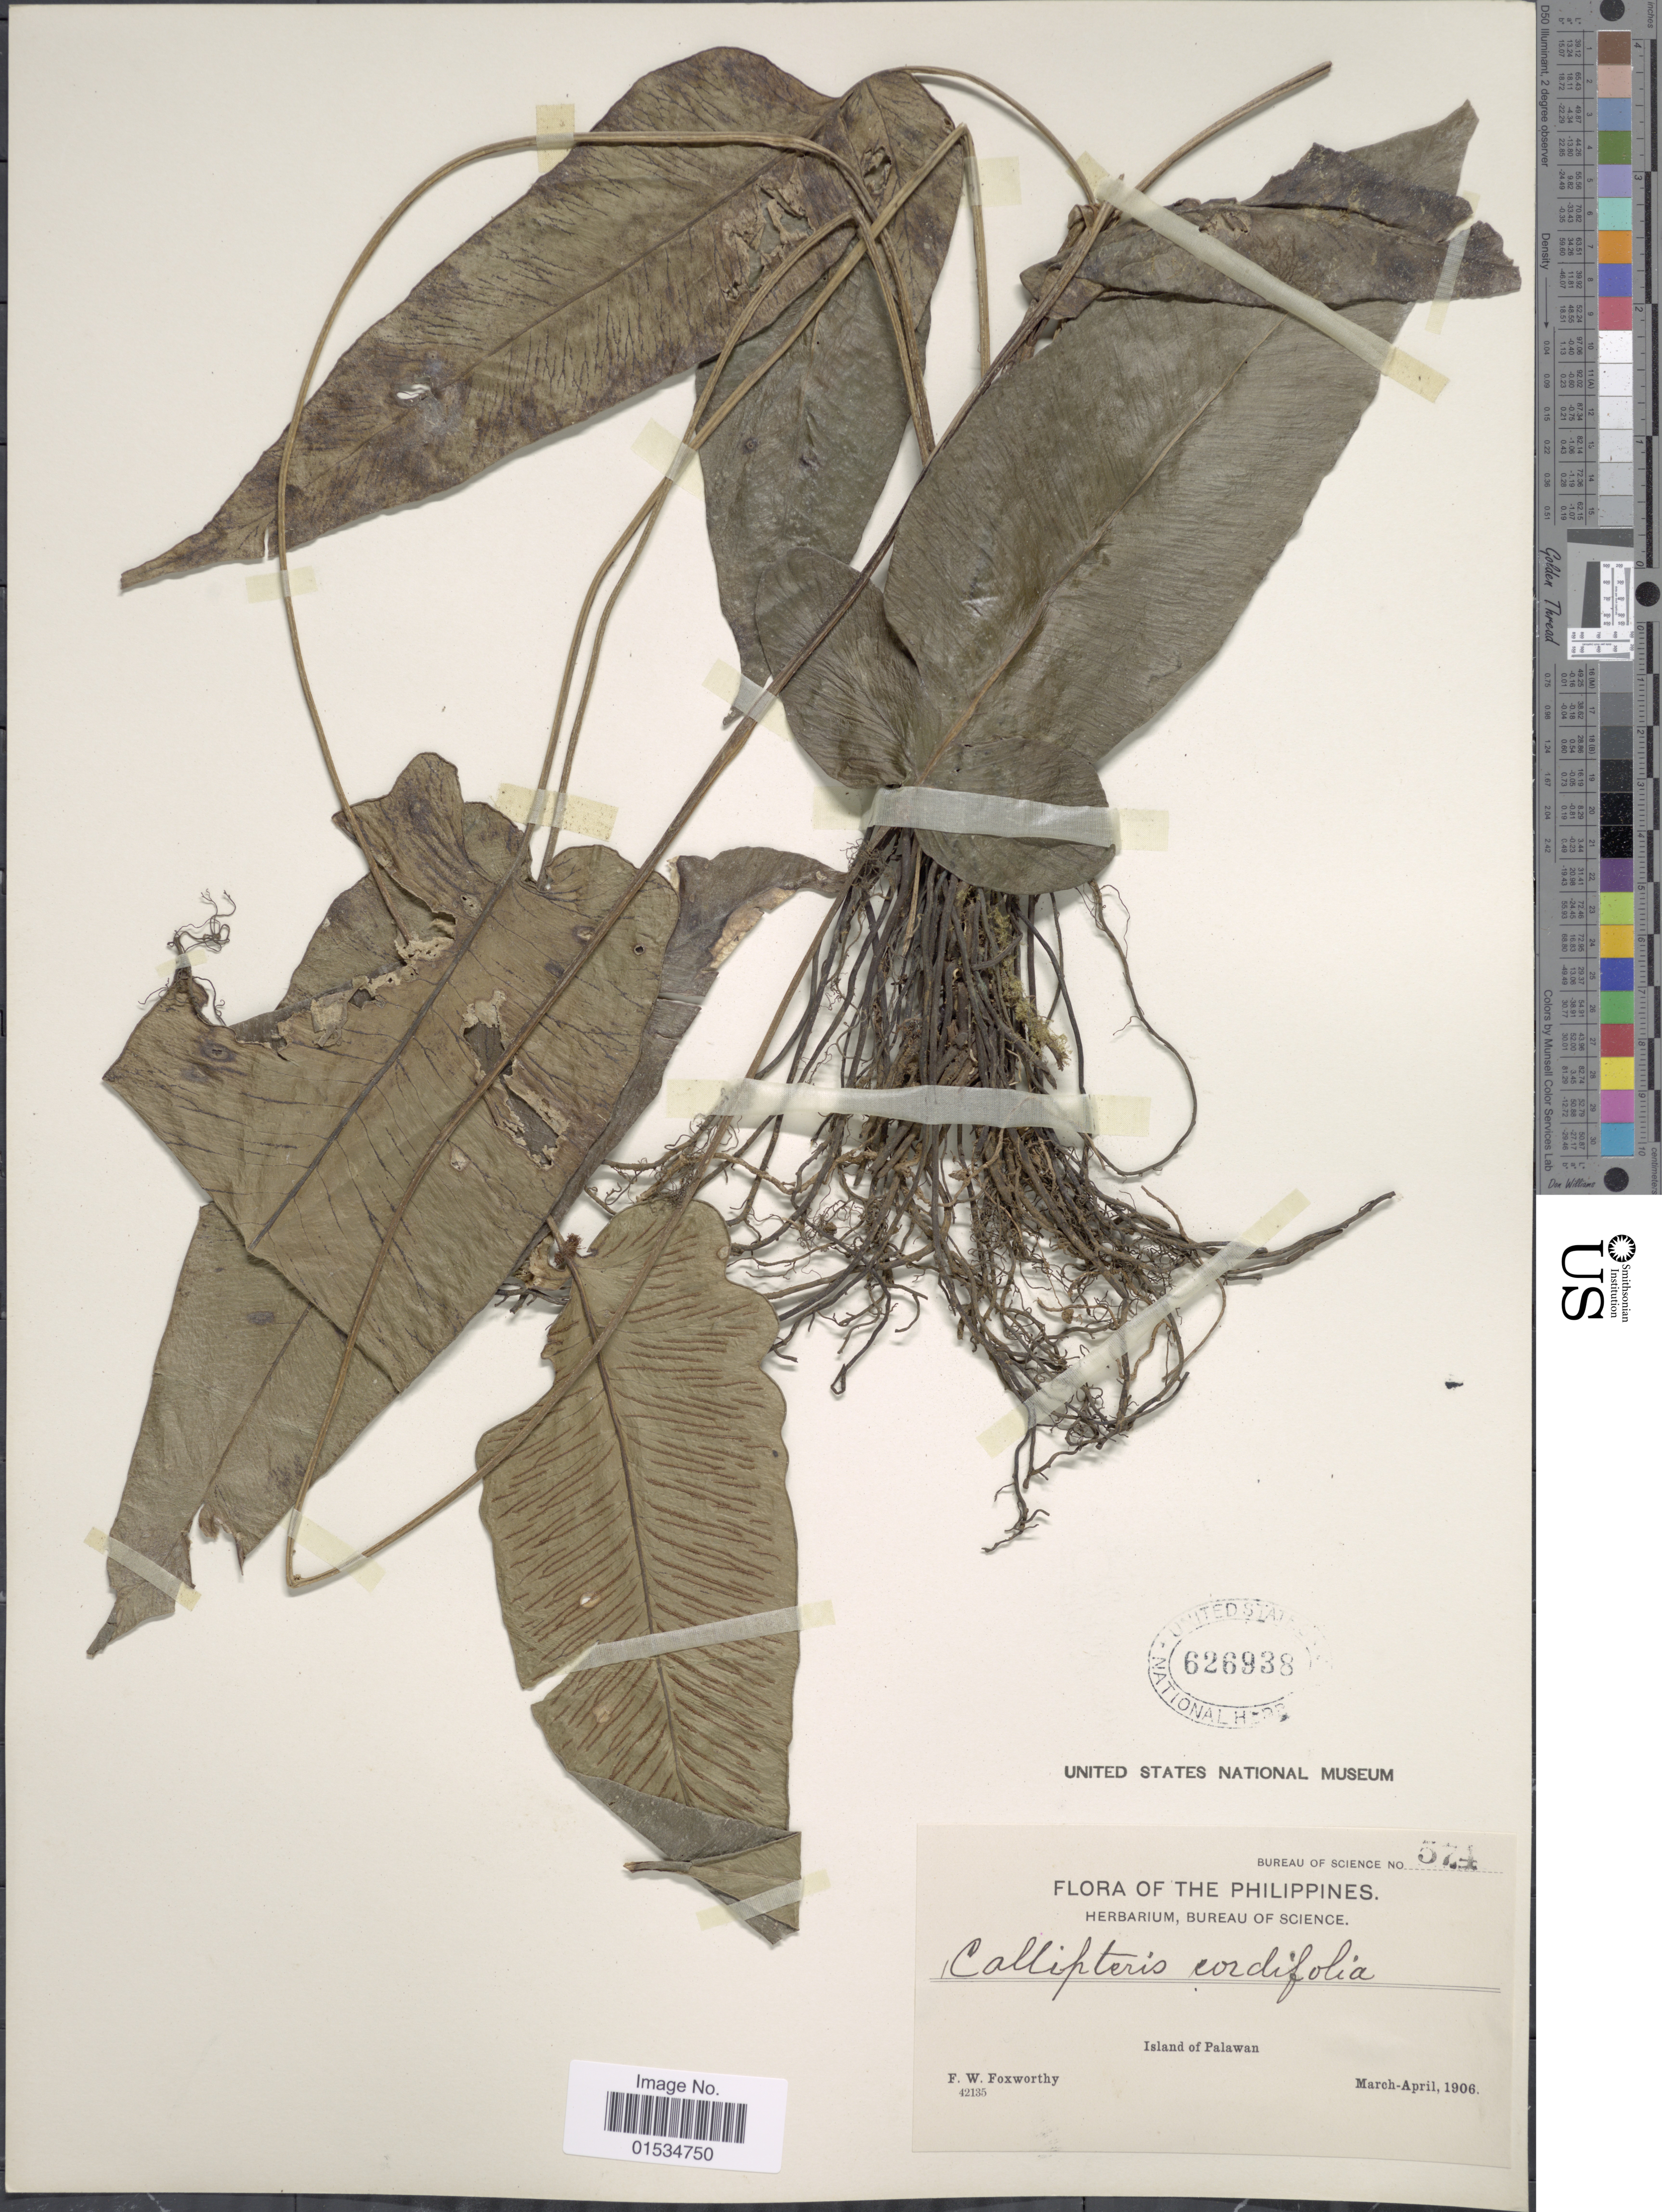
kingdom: Plantae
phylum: Tracheophyta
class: Polypodiopsida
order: Polypodiales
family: Athyriaceae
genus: Diplazium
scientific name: Diplazium cordifolium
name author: Blume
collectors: F. W. Foxworthy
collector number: Bureau of Science 574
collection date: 1906-03/1906-04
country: Philippines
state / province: Mimaropa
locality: Island of Palawan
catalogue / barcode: US 626938